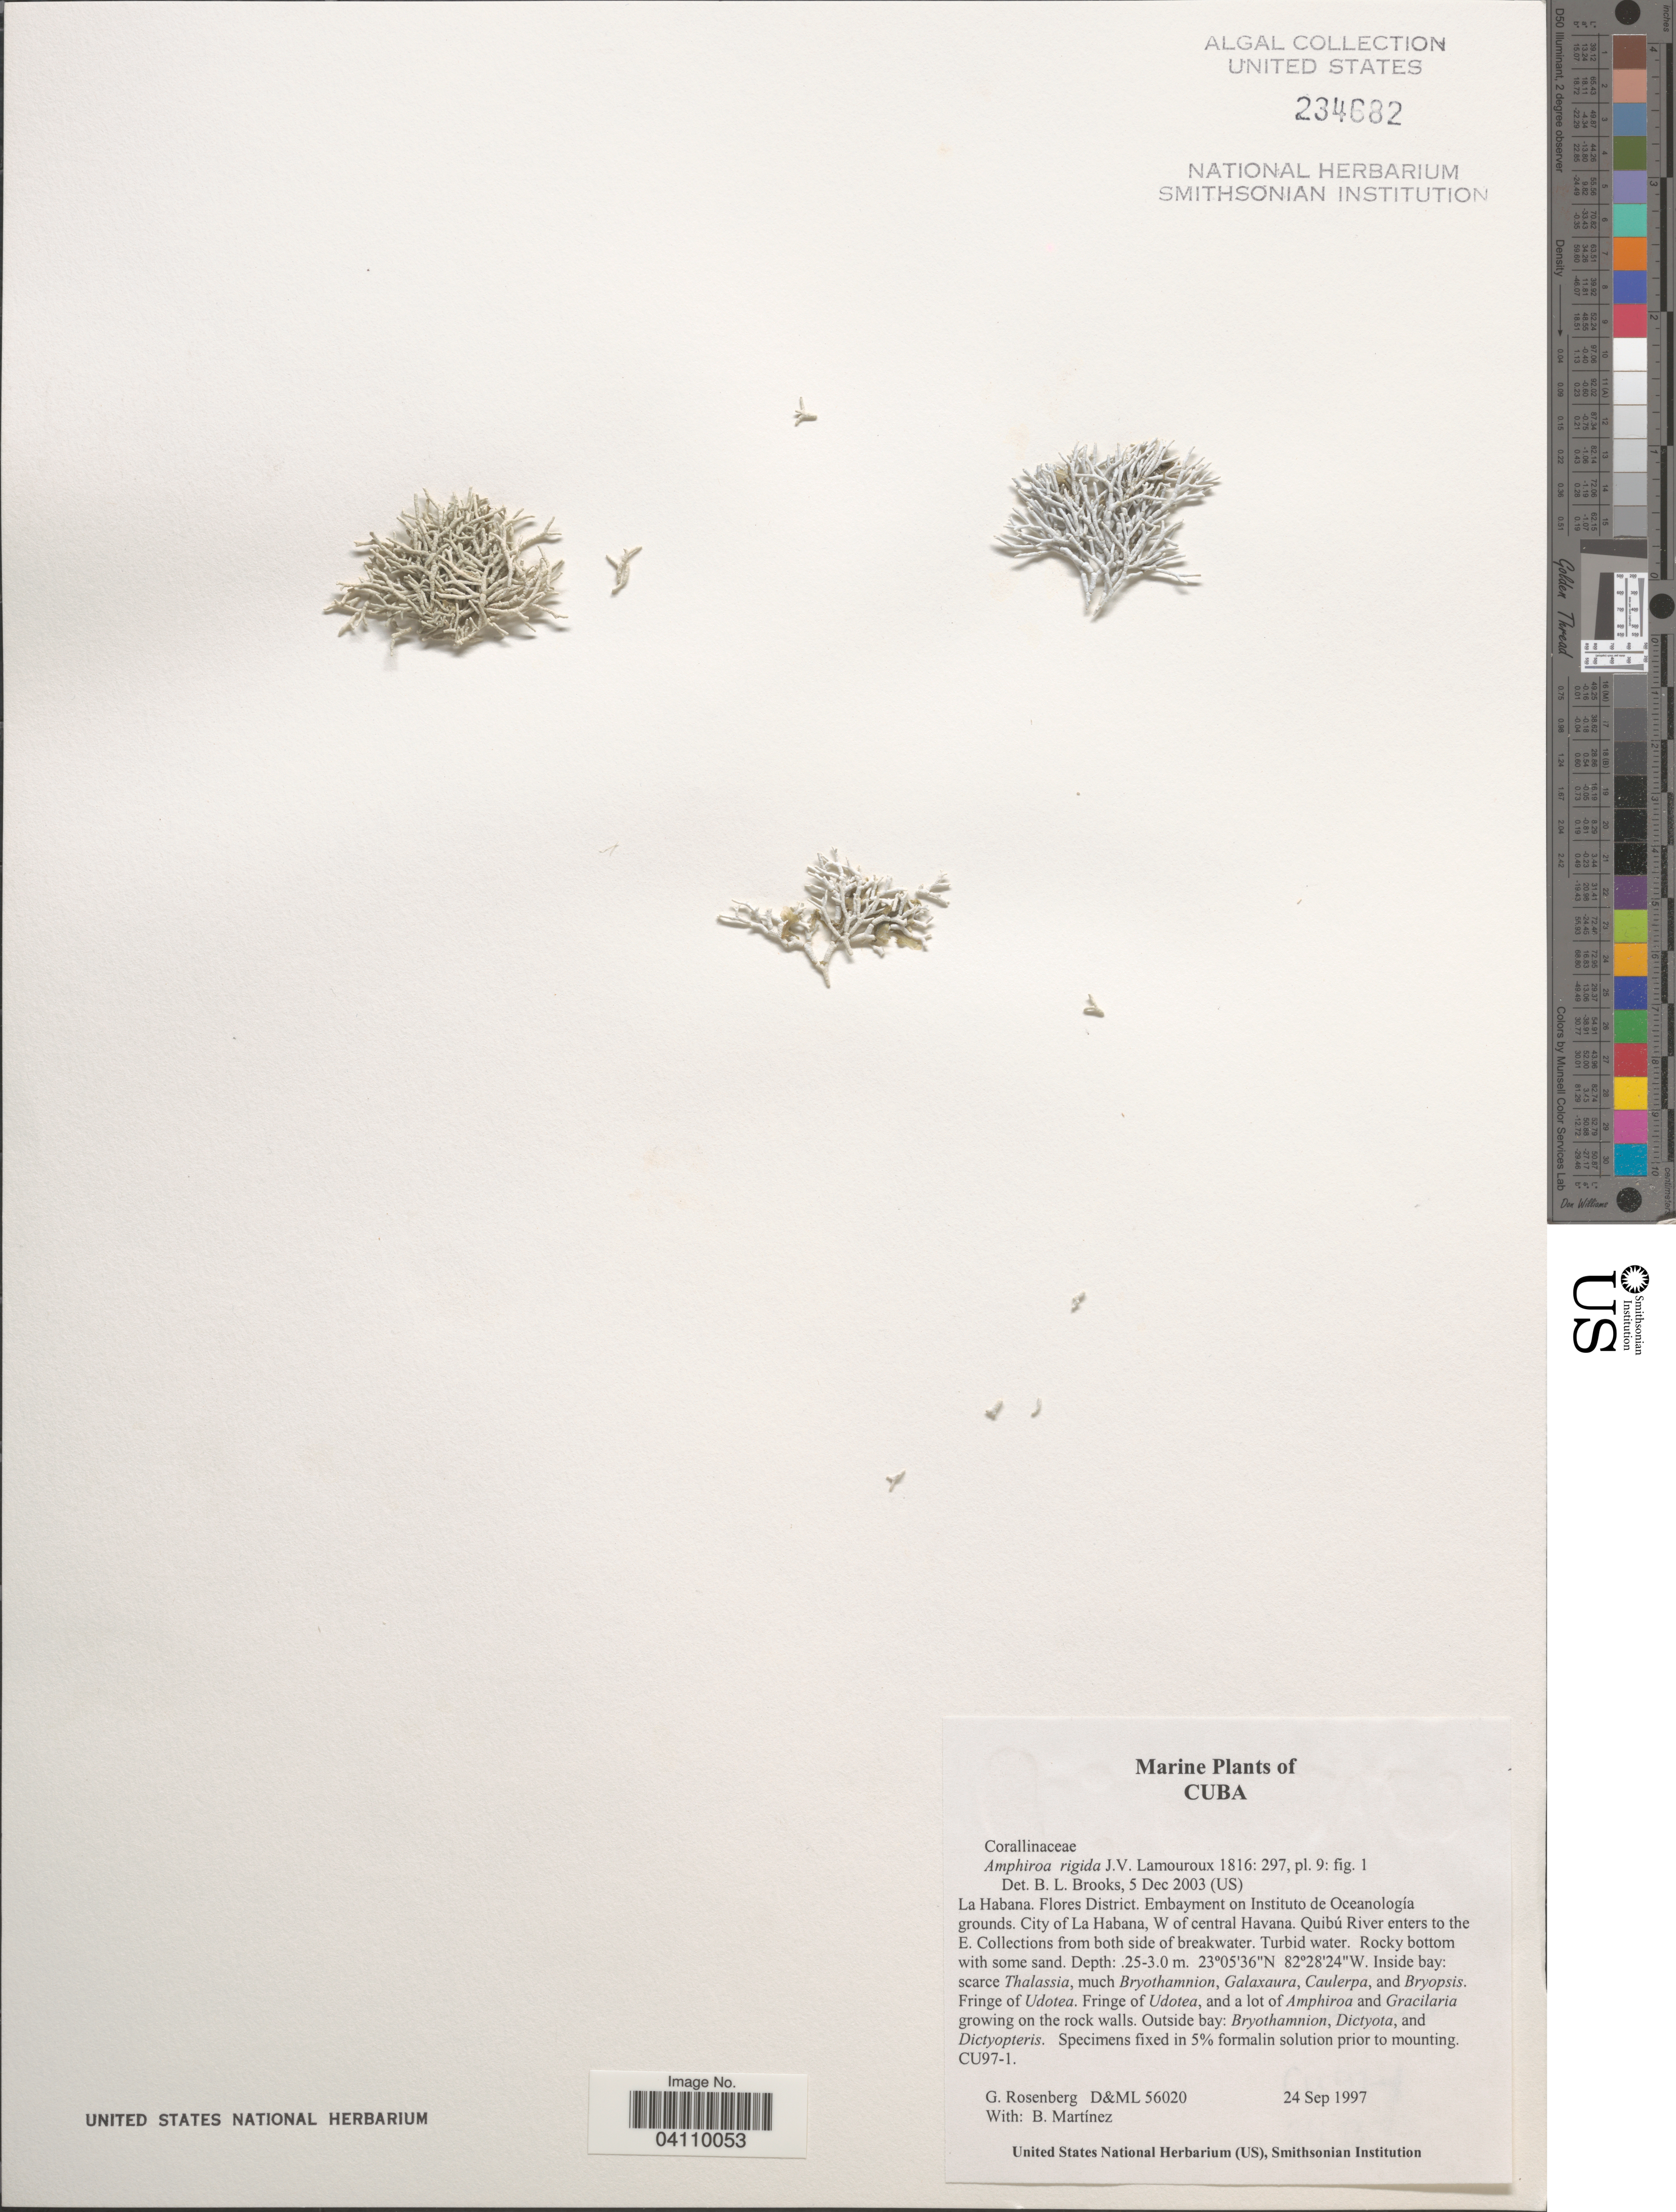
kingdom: Plantae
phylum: Rhodophyta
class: Florideophyceae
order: Corallinales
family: Lithophyllaceae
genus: Amphiroa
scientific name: Amphiroa rigida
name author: W.R. Taylor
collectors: G. Rosenberg & B. Martinez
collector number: D&ML 56020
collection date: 1997-09-24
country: Cuba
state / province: La Habana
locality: Flores District. Embayment on Instituto de Oceanología grounds. City of La Habana, W of central Havana. Quibú River enters to the E. CU97-1.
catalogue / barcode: US 234682